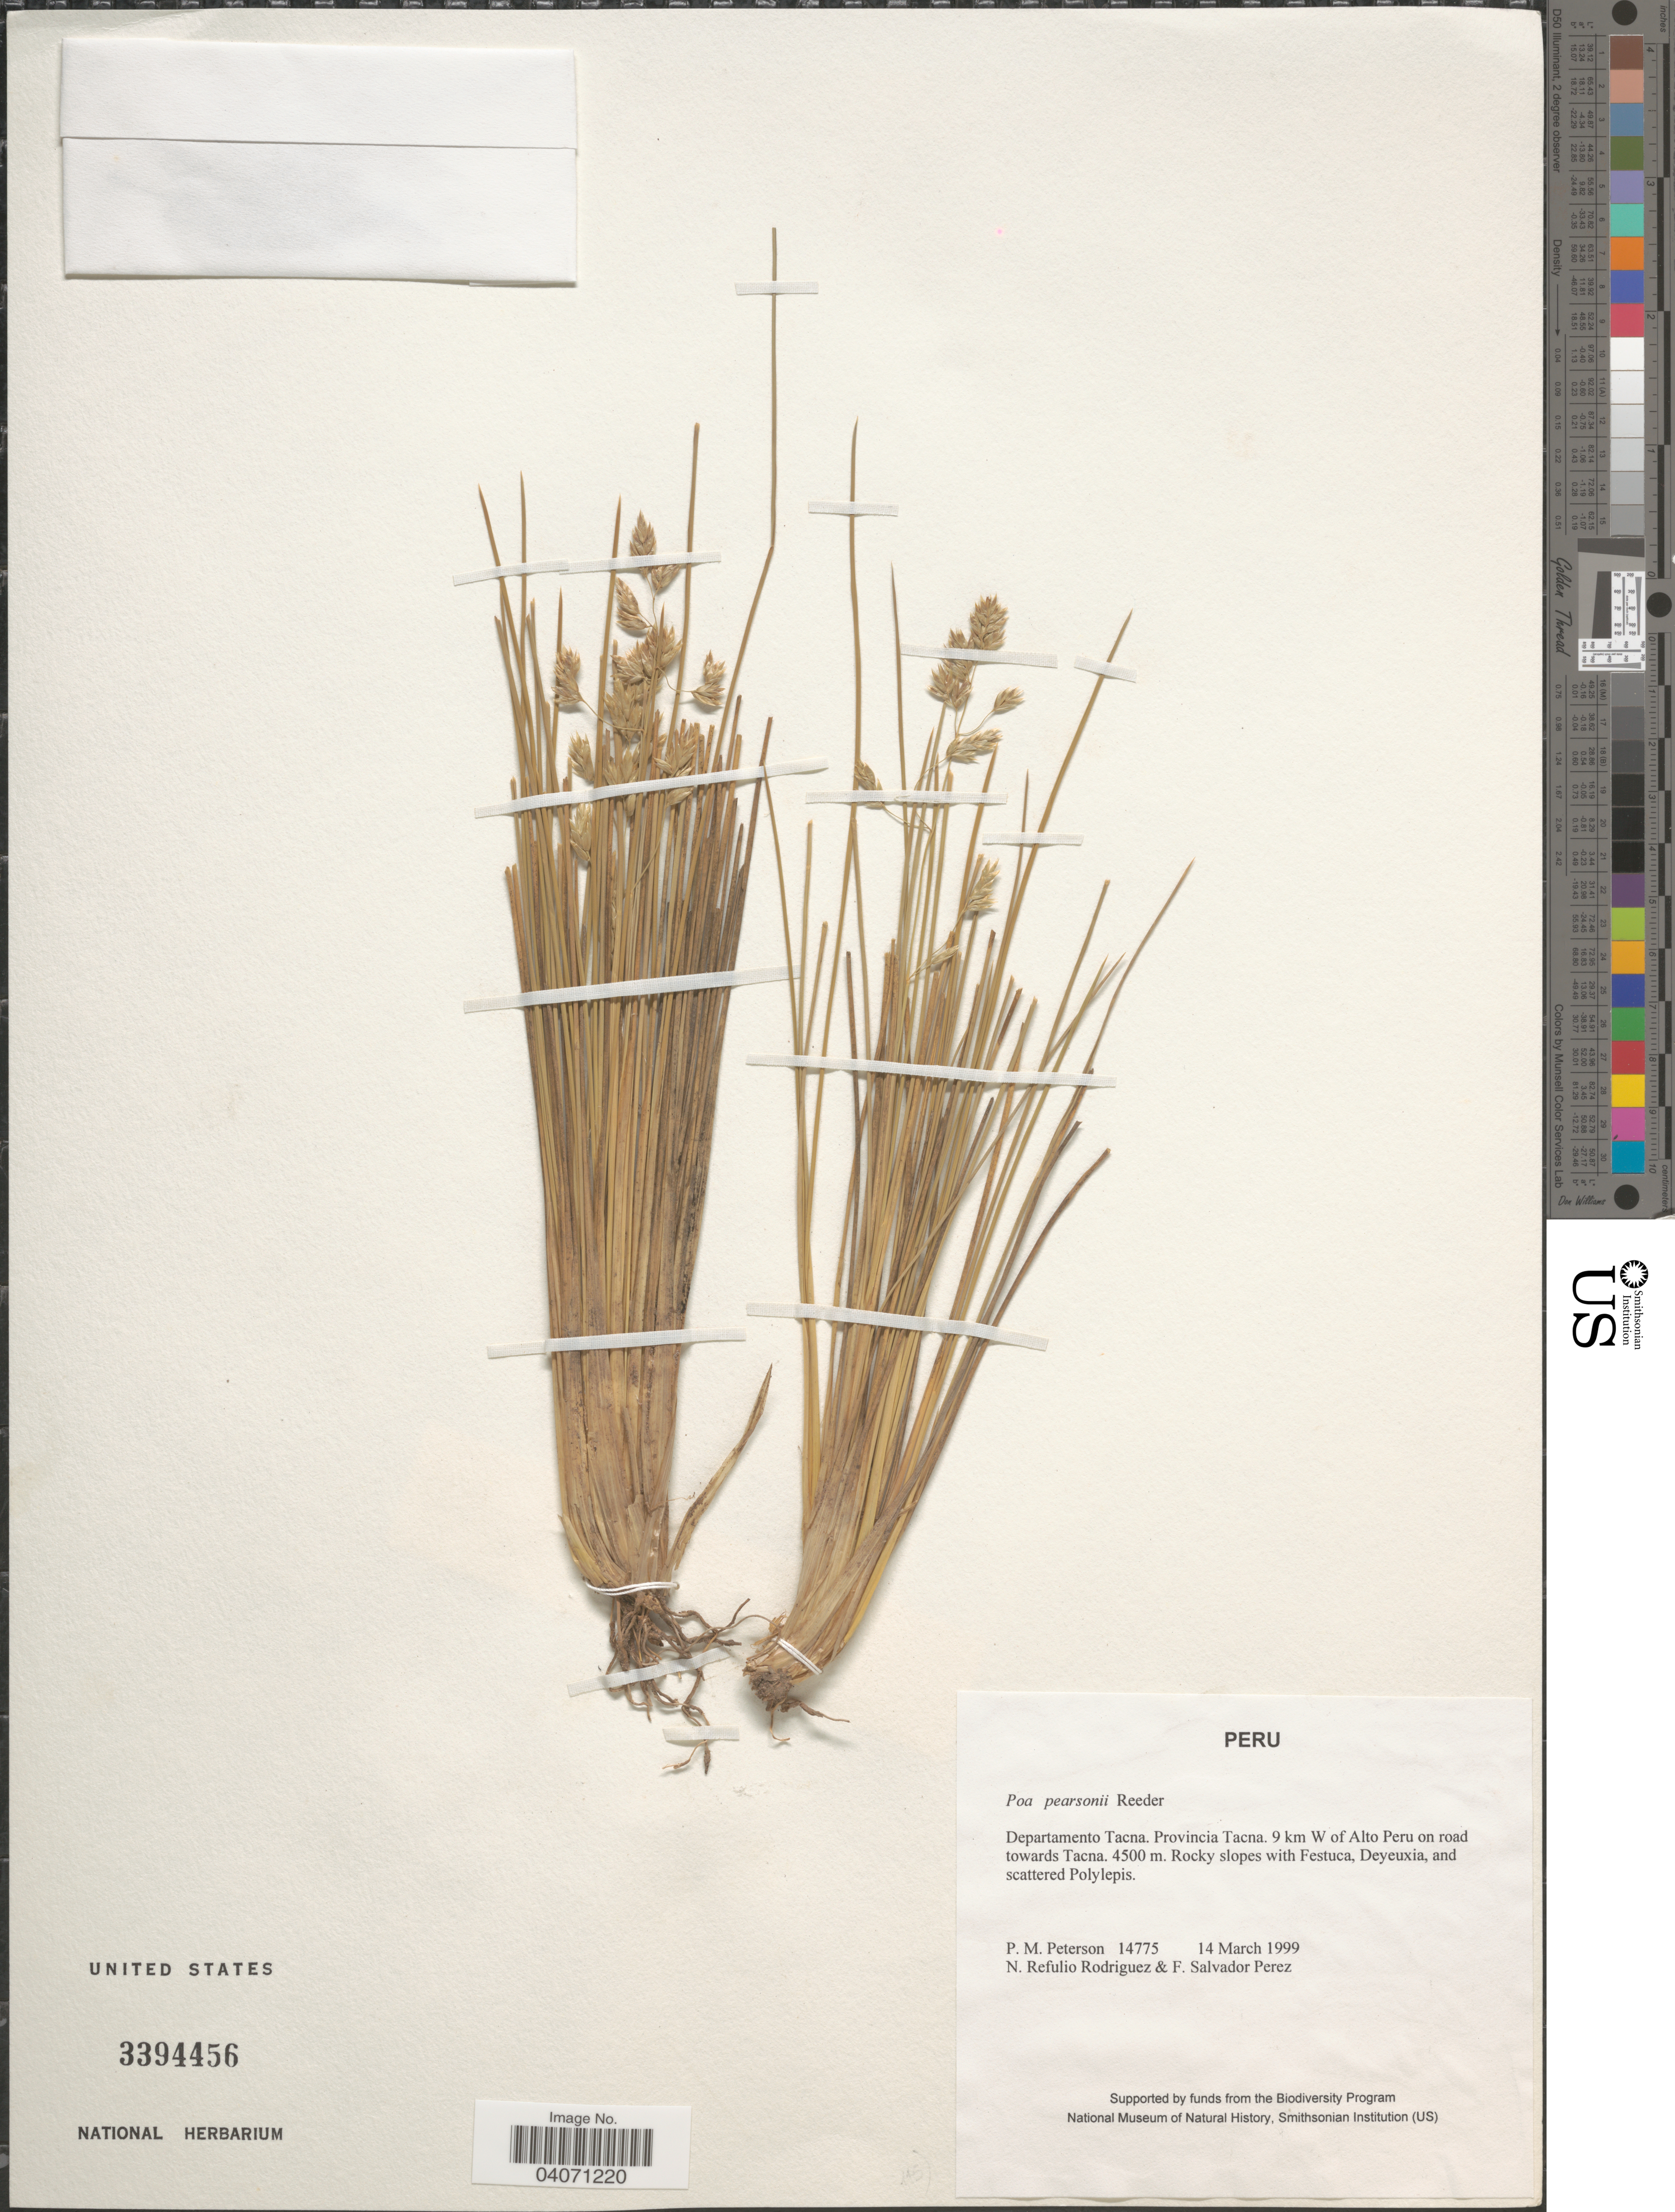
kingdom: Plantae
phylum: Tracheophyta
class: Liliopsida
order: Poales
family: Poaceae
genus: Poa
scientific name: Poa pearsonii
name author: Reeder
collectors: P. M. Peterson, N. Refulio-Rodríguez & F. Salvador Perez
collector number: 14775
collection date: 1999-03-14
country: Peru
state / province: Tacna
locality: Departamento Tacna. Provincia Tacna. 9 km W of Alto Peru on road towards Tacna.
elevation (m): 4500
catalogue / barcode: US 3394456